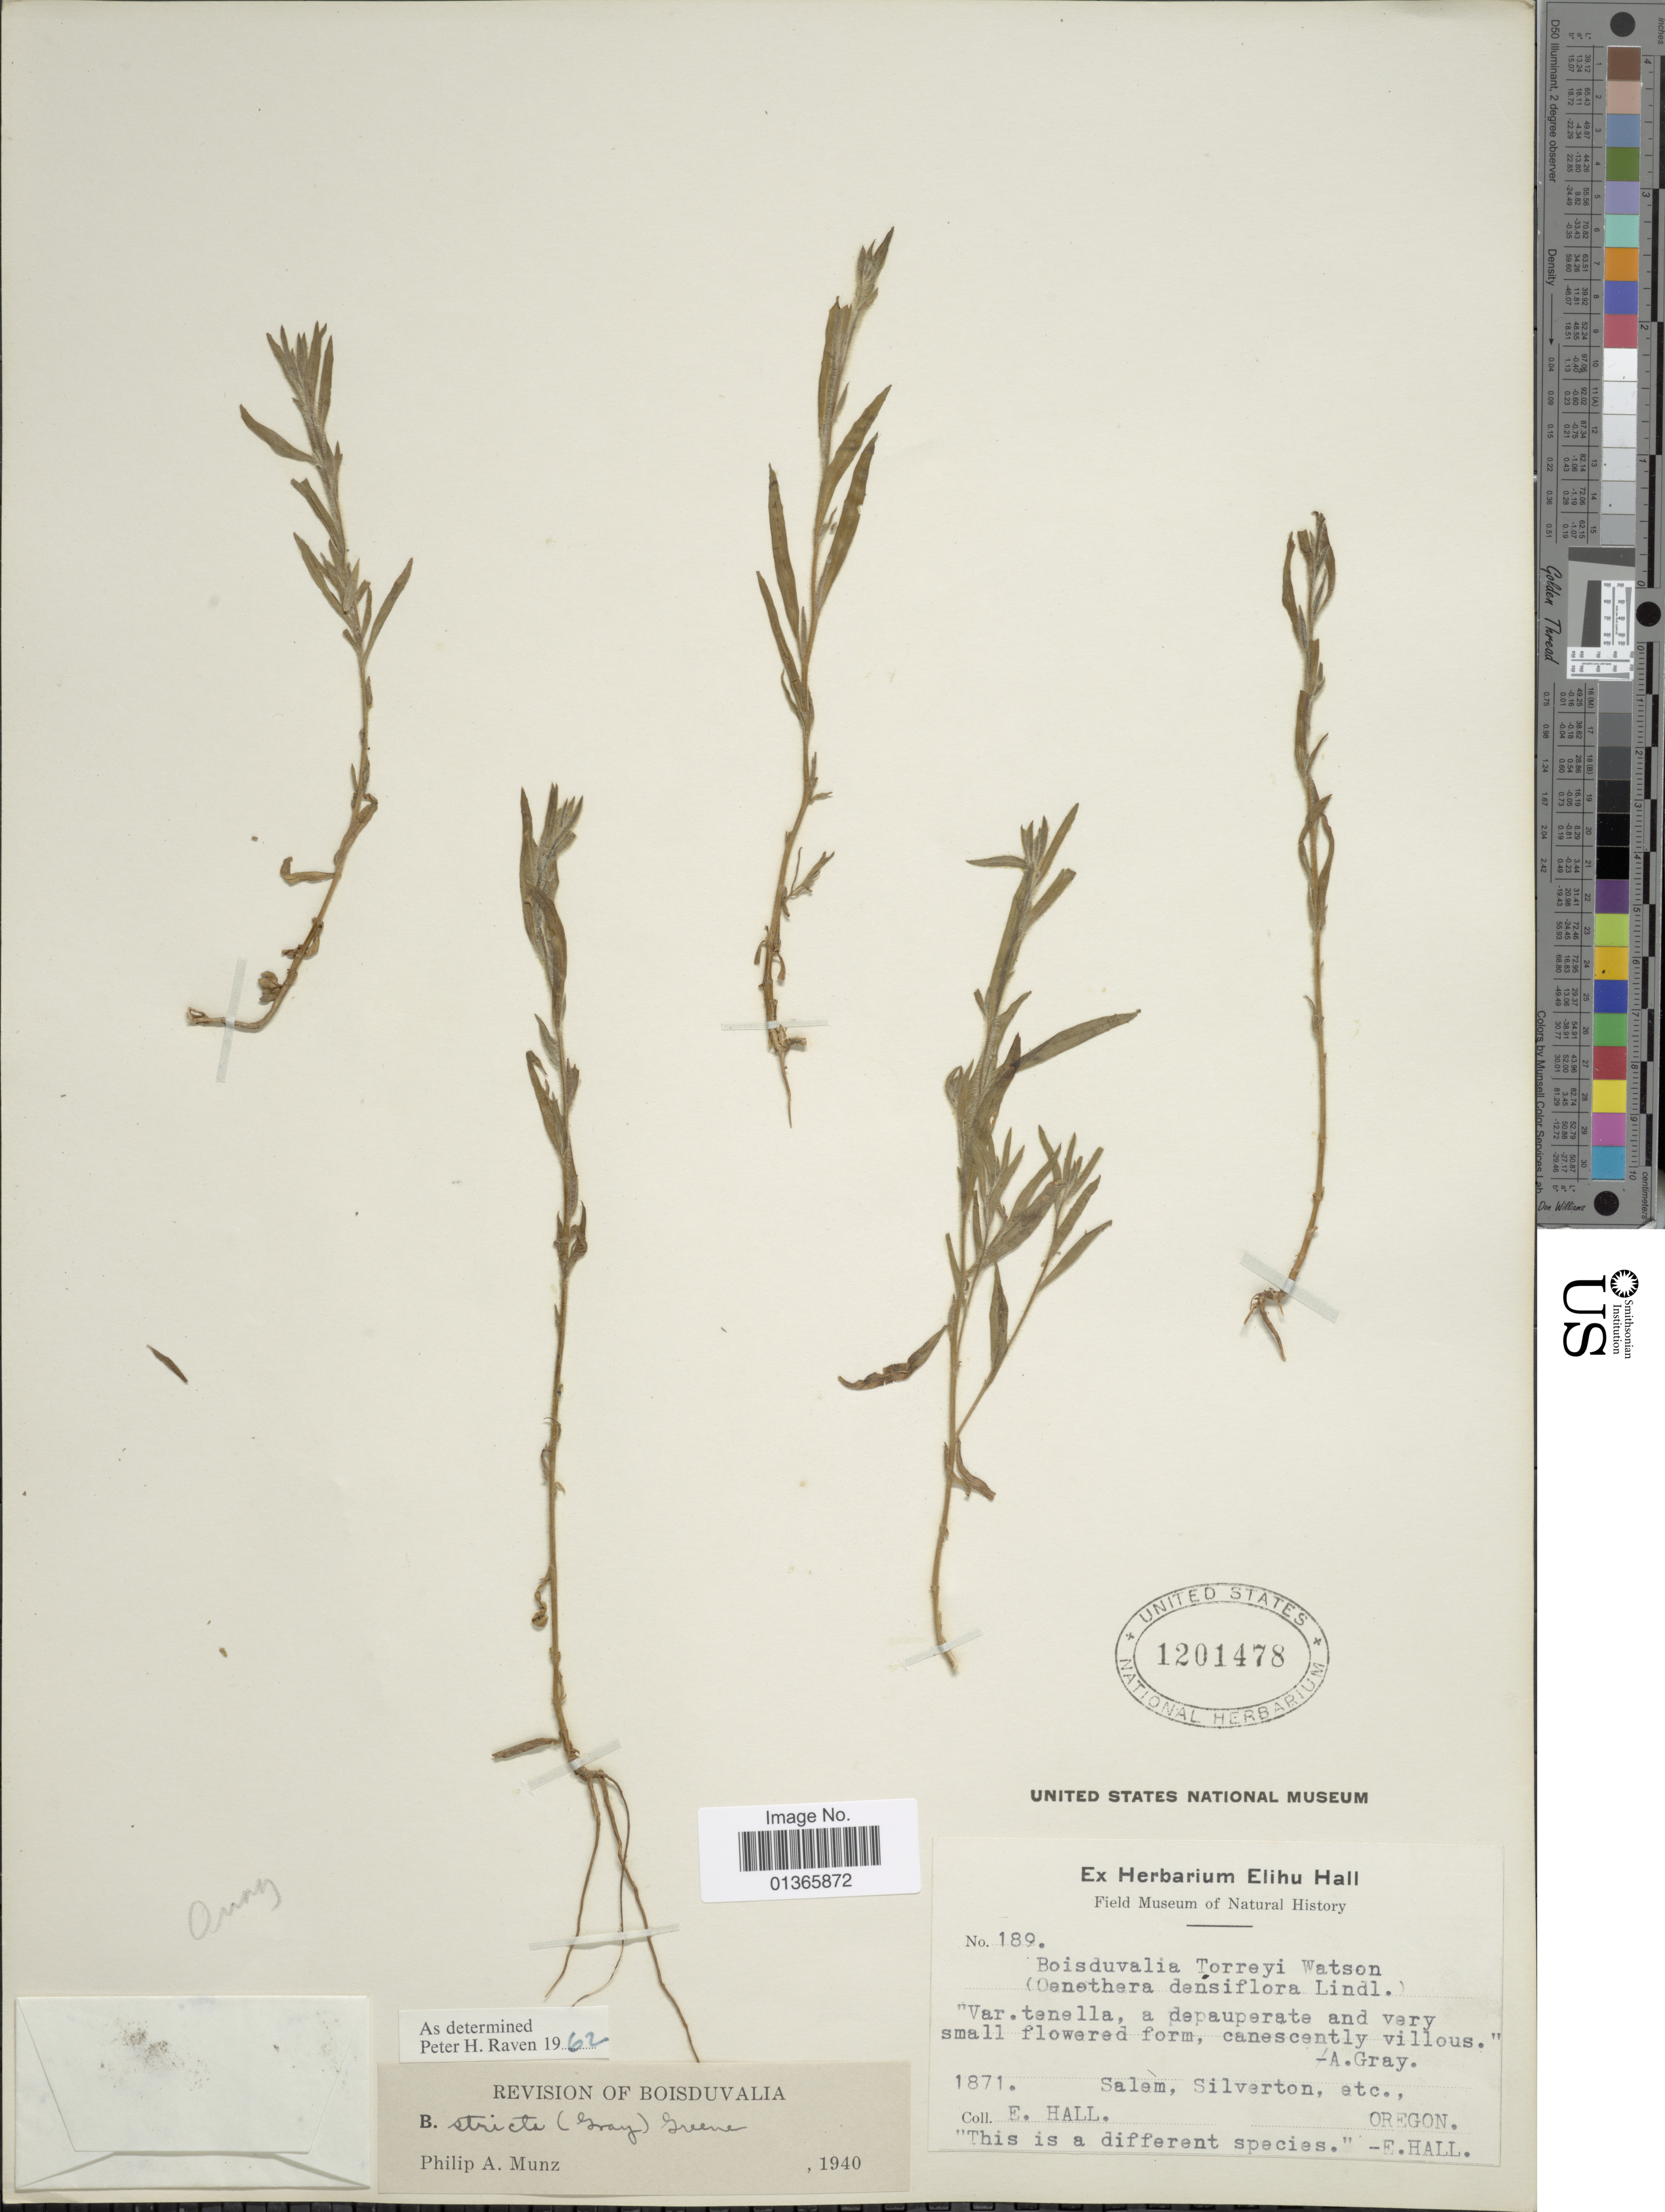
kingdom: Plantae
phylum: Tracheophyta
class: Magnoliopsida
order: Myrtales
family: Onagraceae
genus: Epilobium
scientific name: Epilobium torreyi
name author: (S. Watson) Hoch & P.H. Raven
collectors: E. Hall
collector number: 189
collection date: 1871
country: United States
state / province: Oregon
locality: Salem, Silverton, etc.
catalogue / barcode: US 1201478